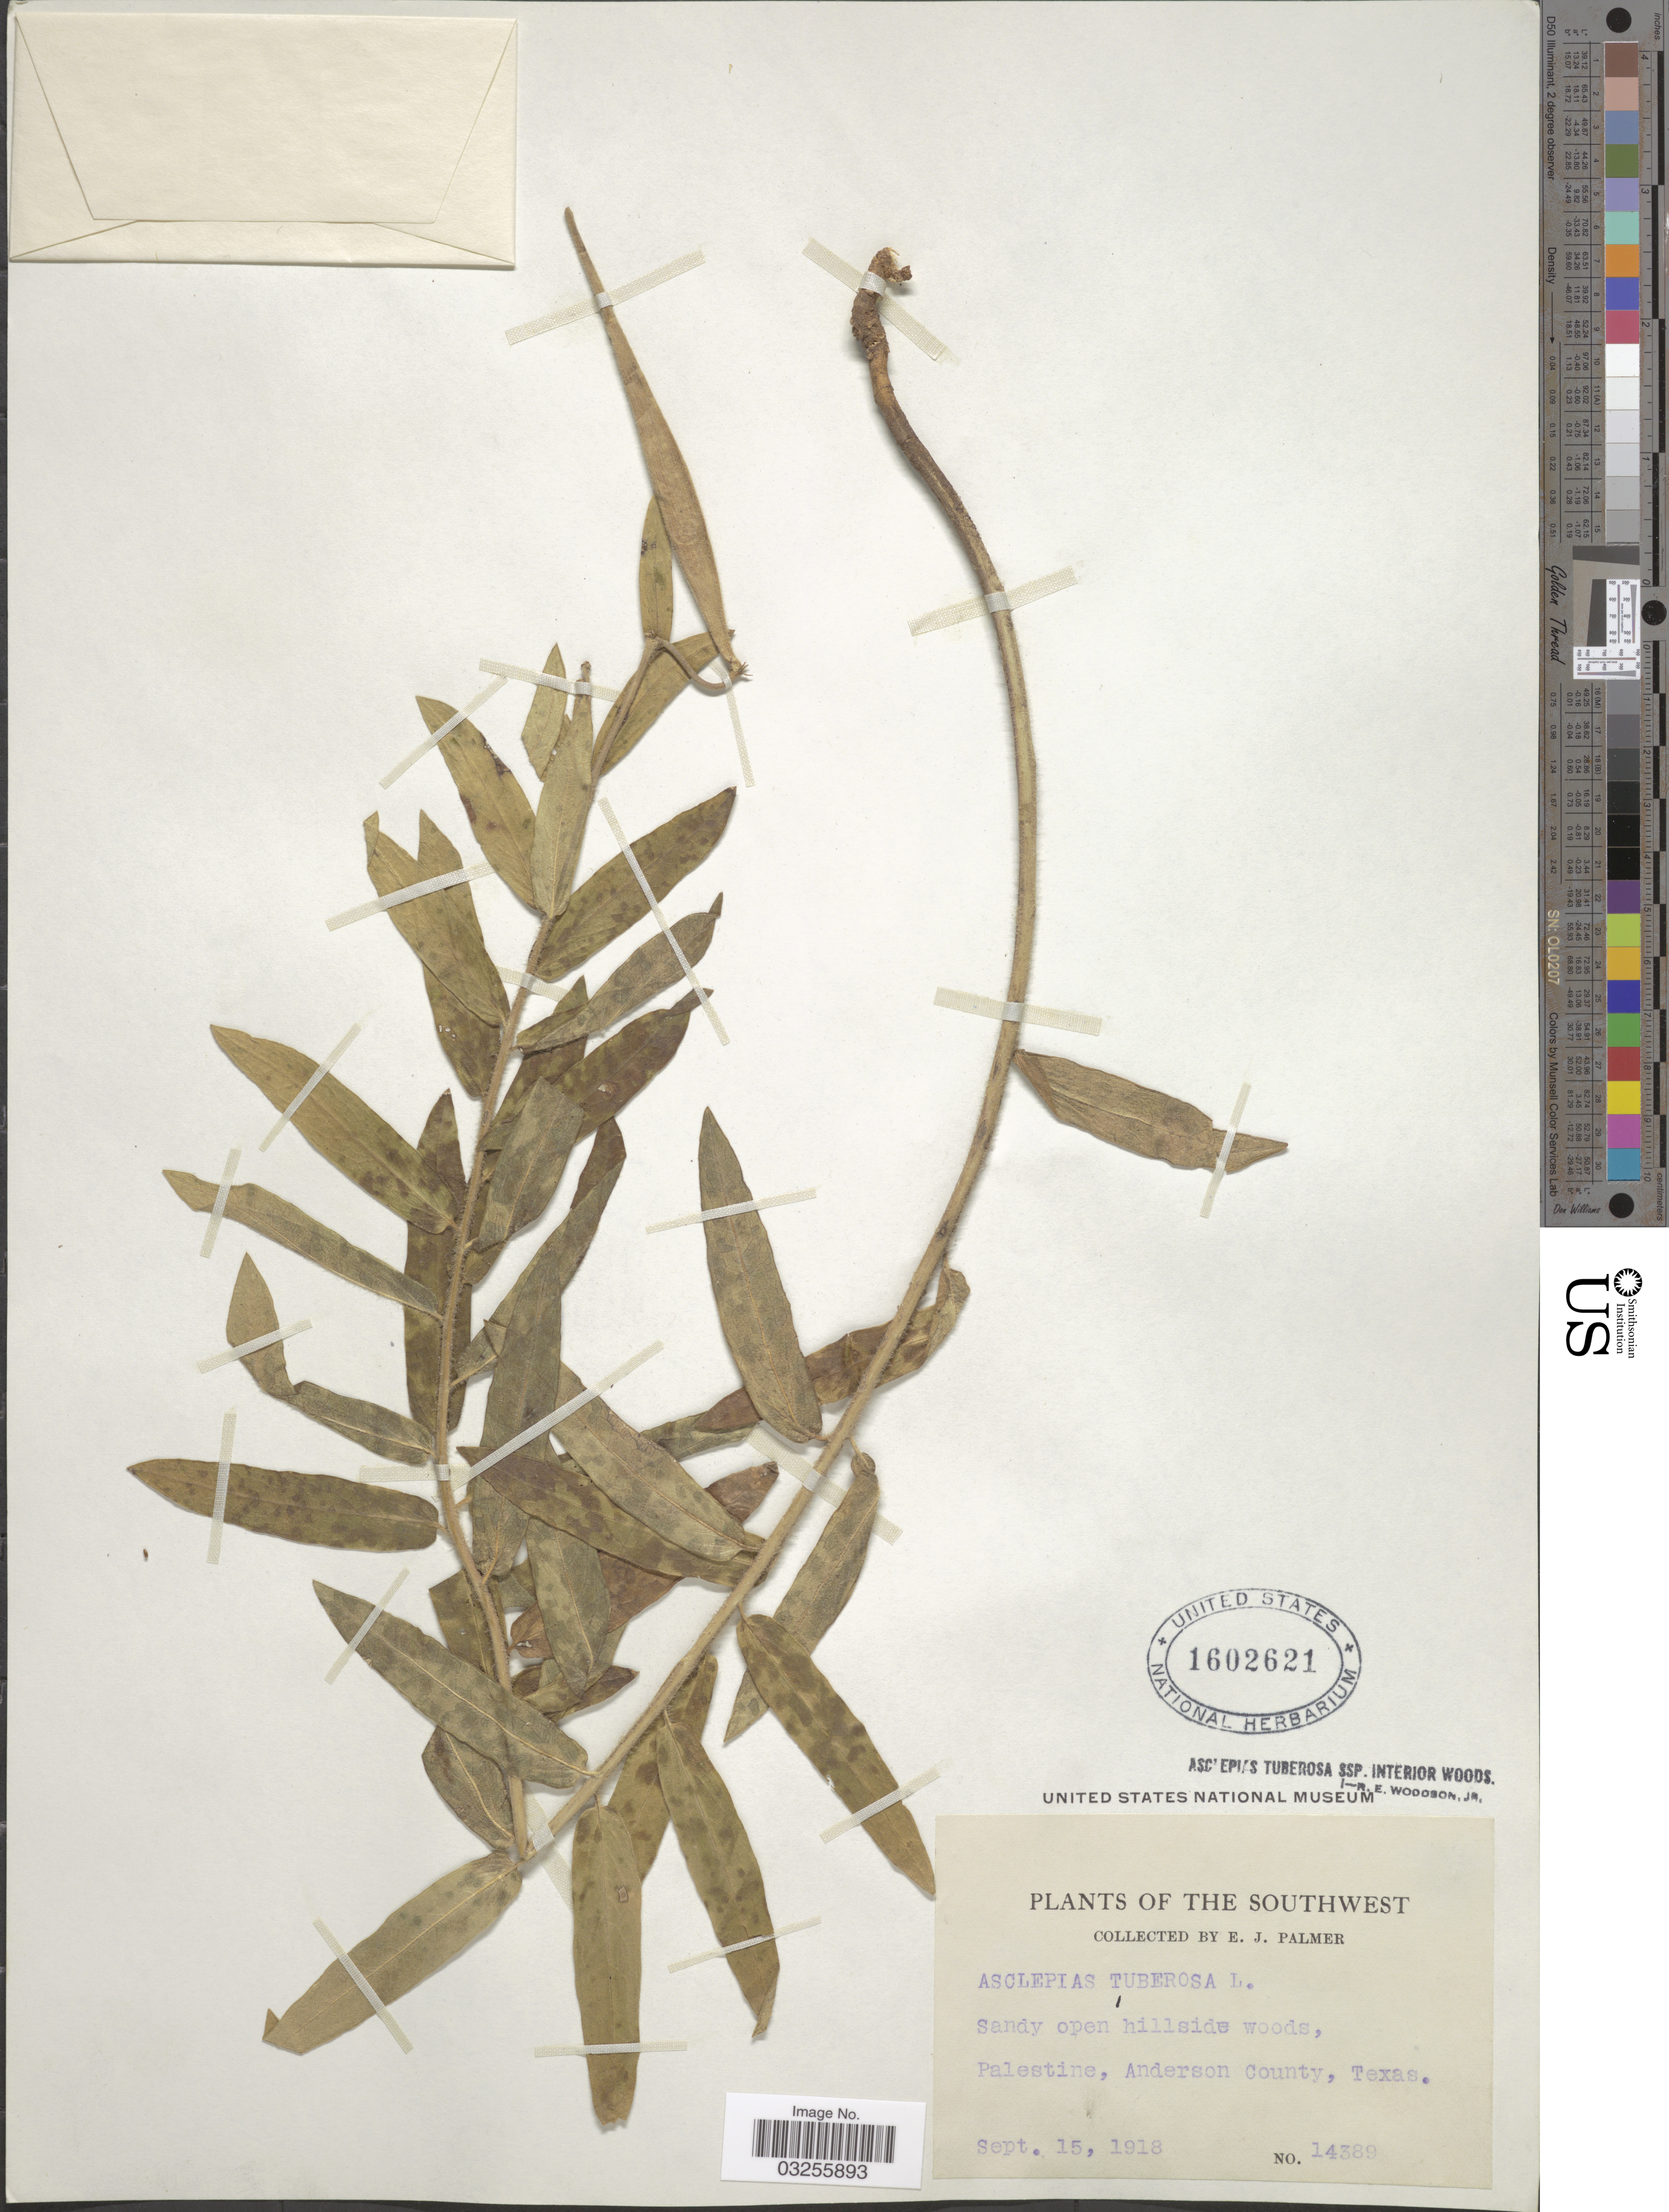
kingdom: Plantae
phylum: Tracheophyta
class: Magnoliopsida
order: Gentianales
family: Apocynaceae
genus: Asclepias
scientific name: Asclepias tuberosa subsp. interior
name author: Woodson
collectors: E. J. Palmer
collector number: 14389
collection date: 1918-09-15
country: United States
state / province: Texas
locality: The Southwest. Palestine, Anderson County.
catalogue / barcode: US 1602621